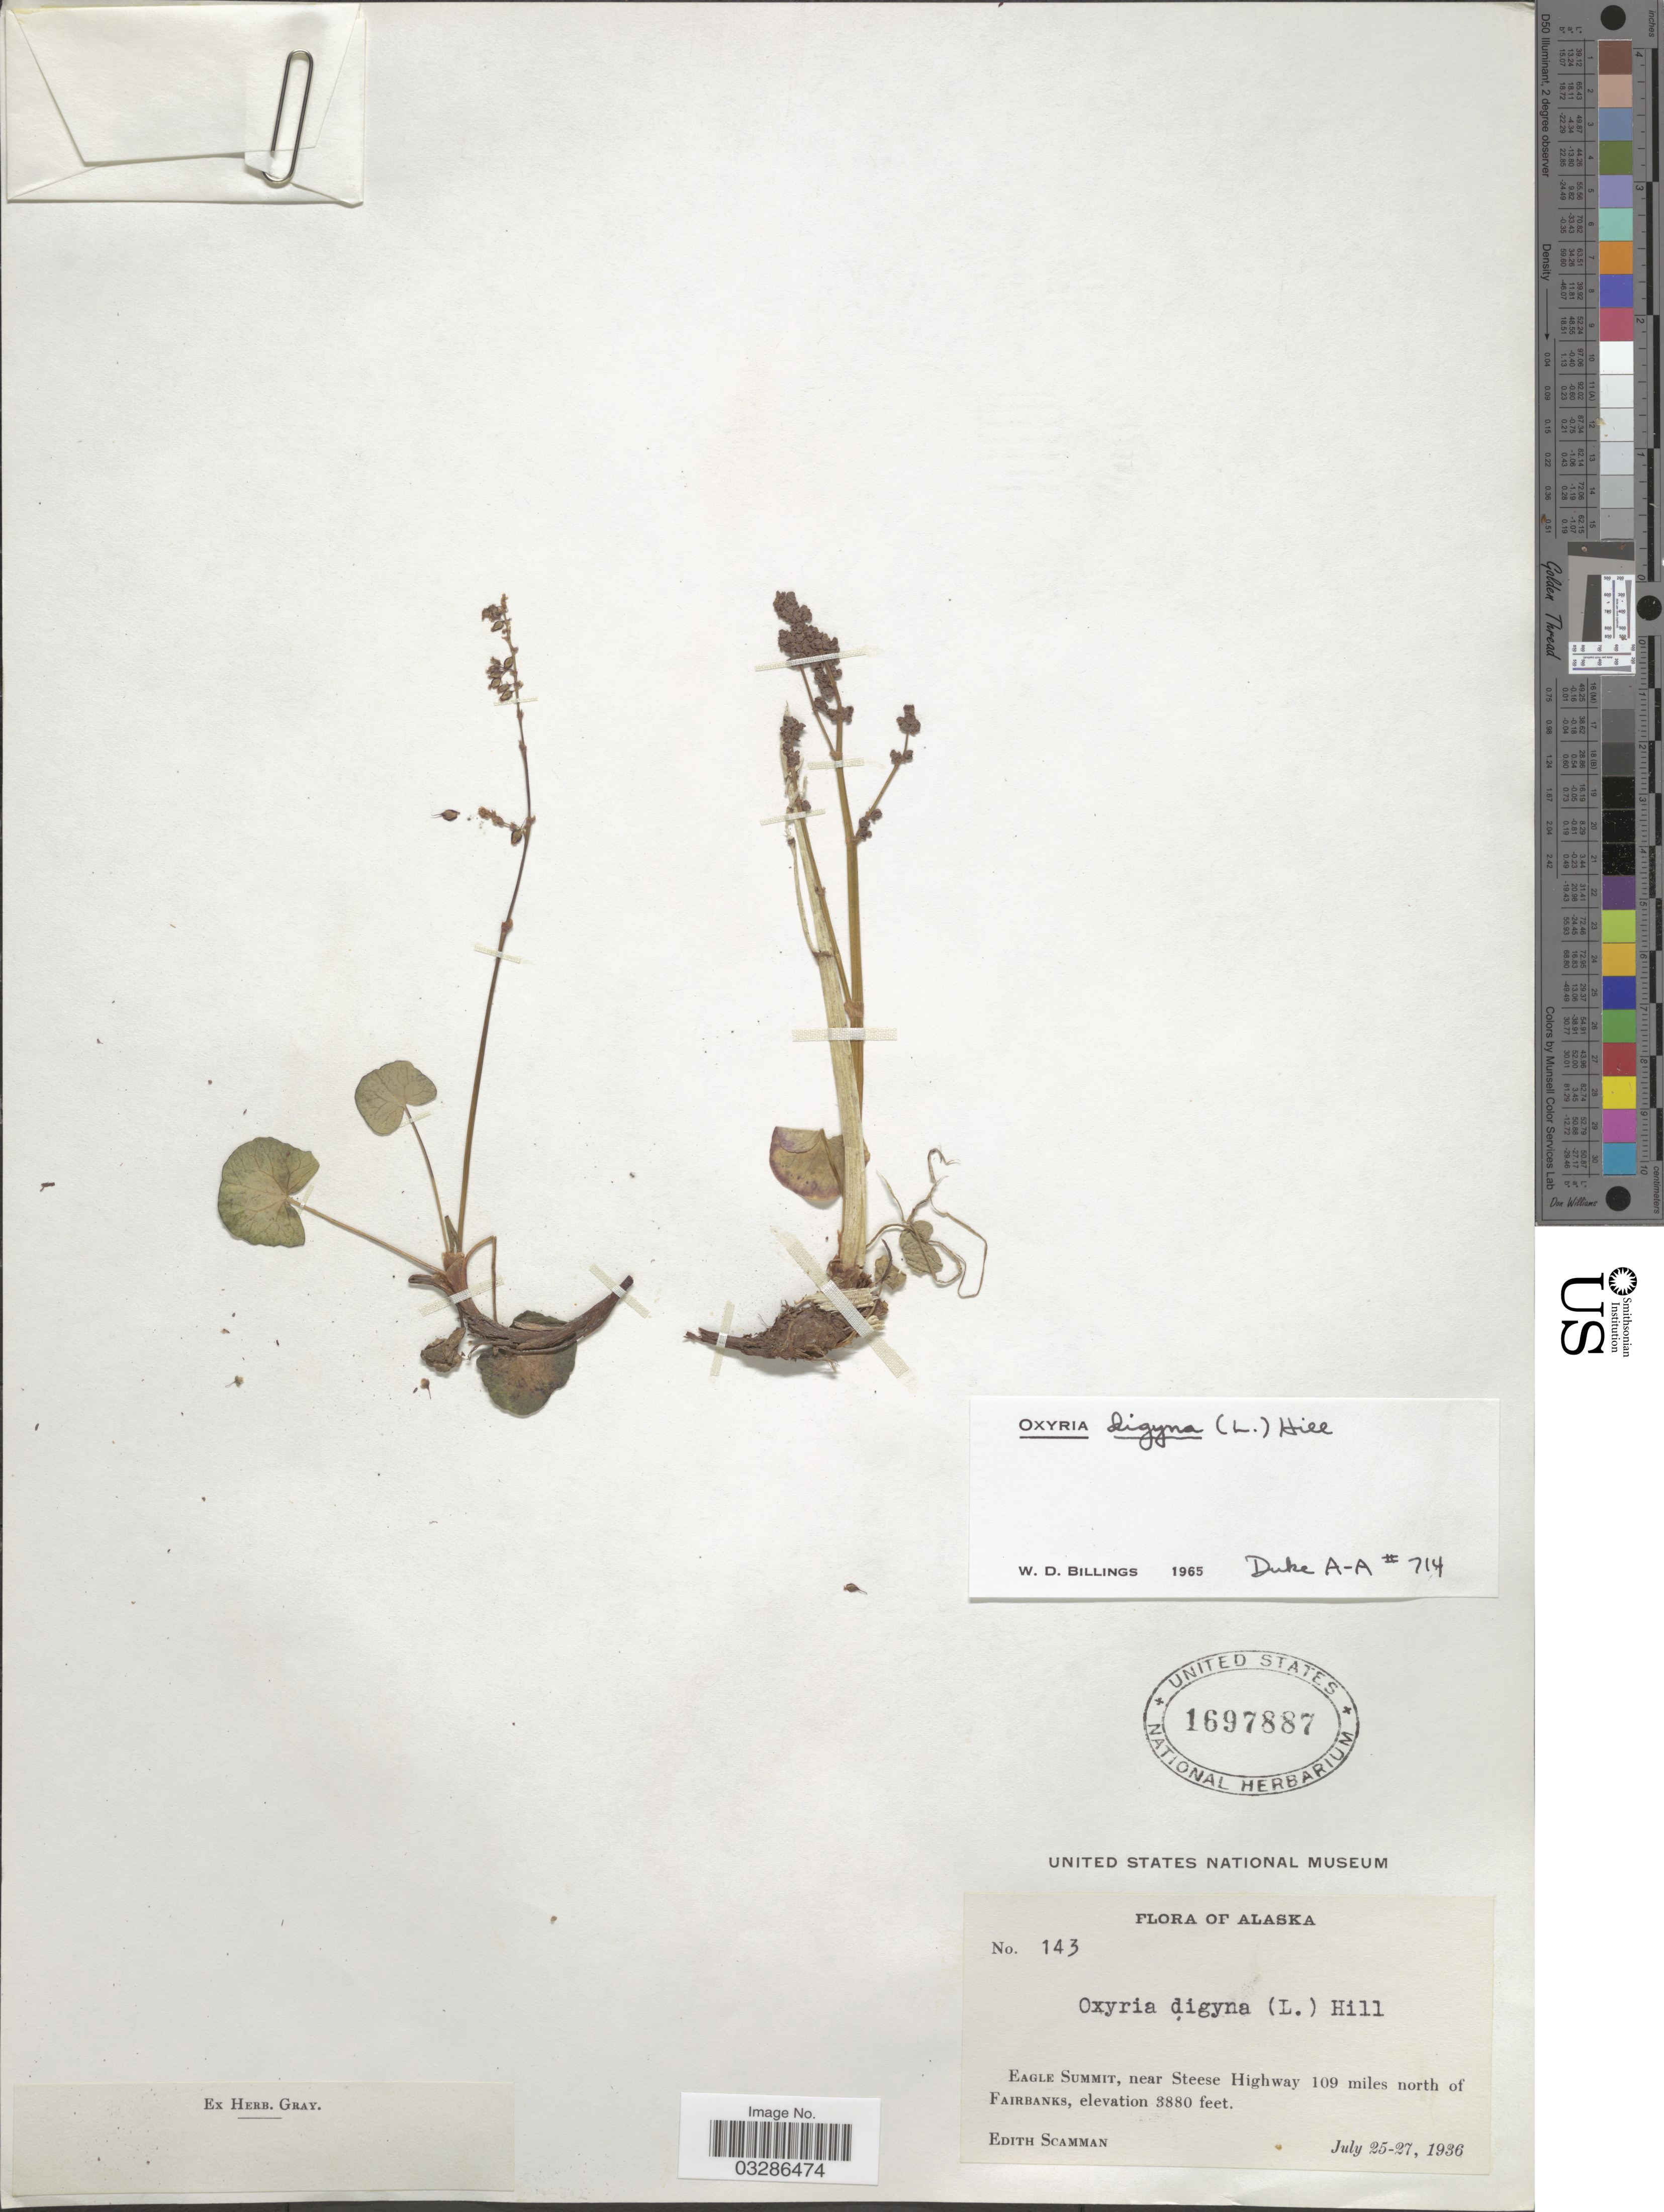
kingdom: Plantae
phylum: Tracheophyta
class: Magnoliopsida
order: Caryophyllales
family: Polygonaceae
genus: Oxyria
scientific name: Oxyria digyna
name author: (L.) Hill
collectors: E. Scamman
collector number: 143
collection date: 1936-07-25/1936-07-27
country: United States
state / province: Alaska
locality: Eagle Summit, near Steese Highway 109 miles north of Fairbanks.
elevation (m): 1183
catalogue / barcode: US 1697887